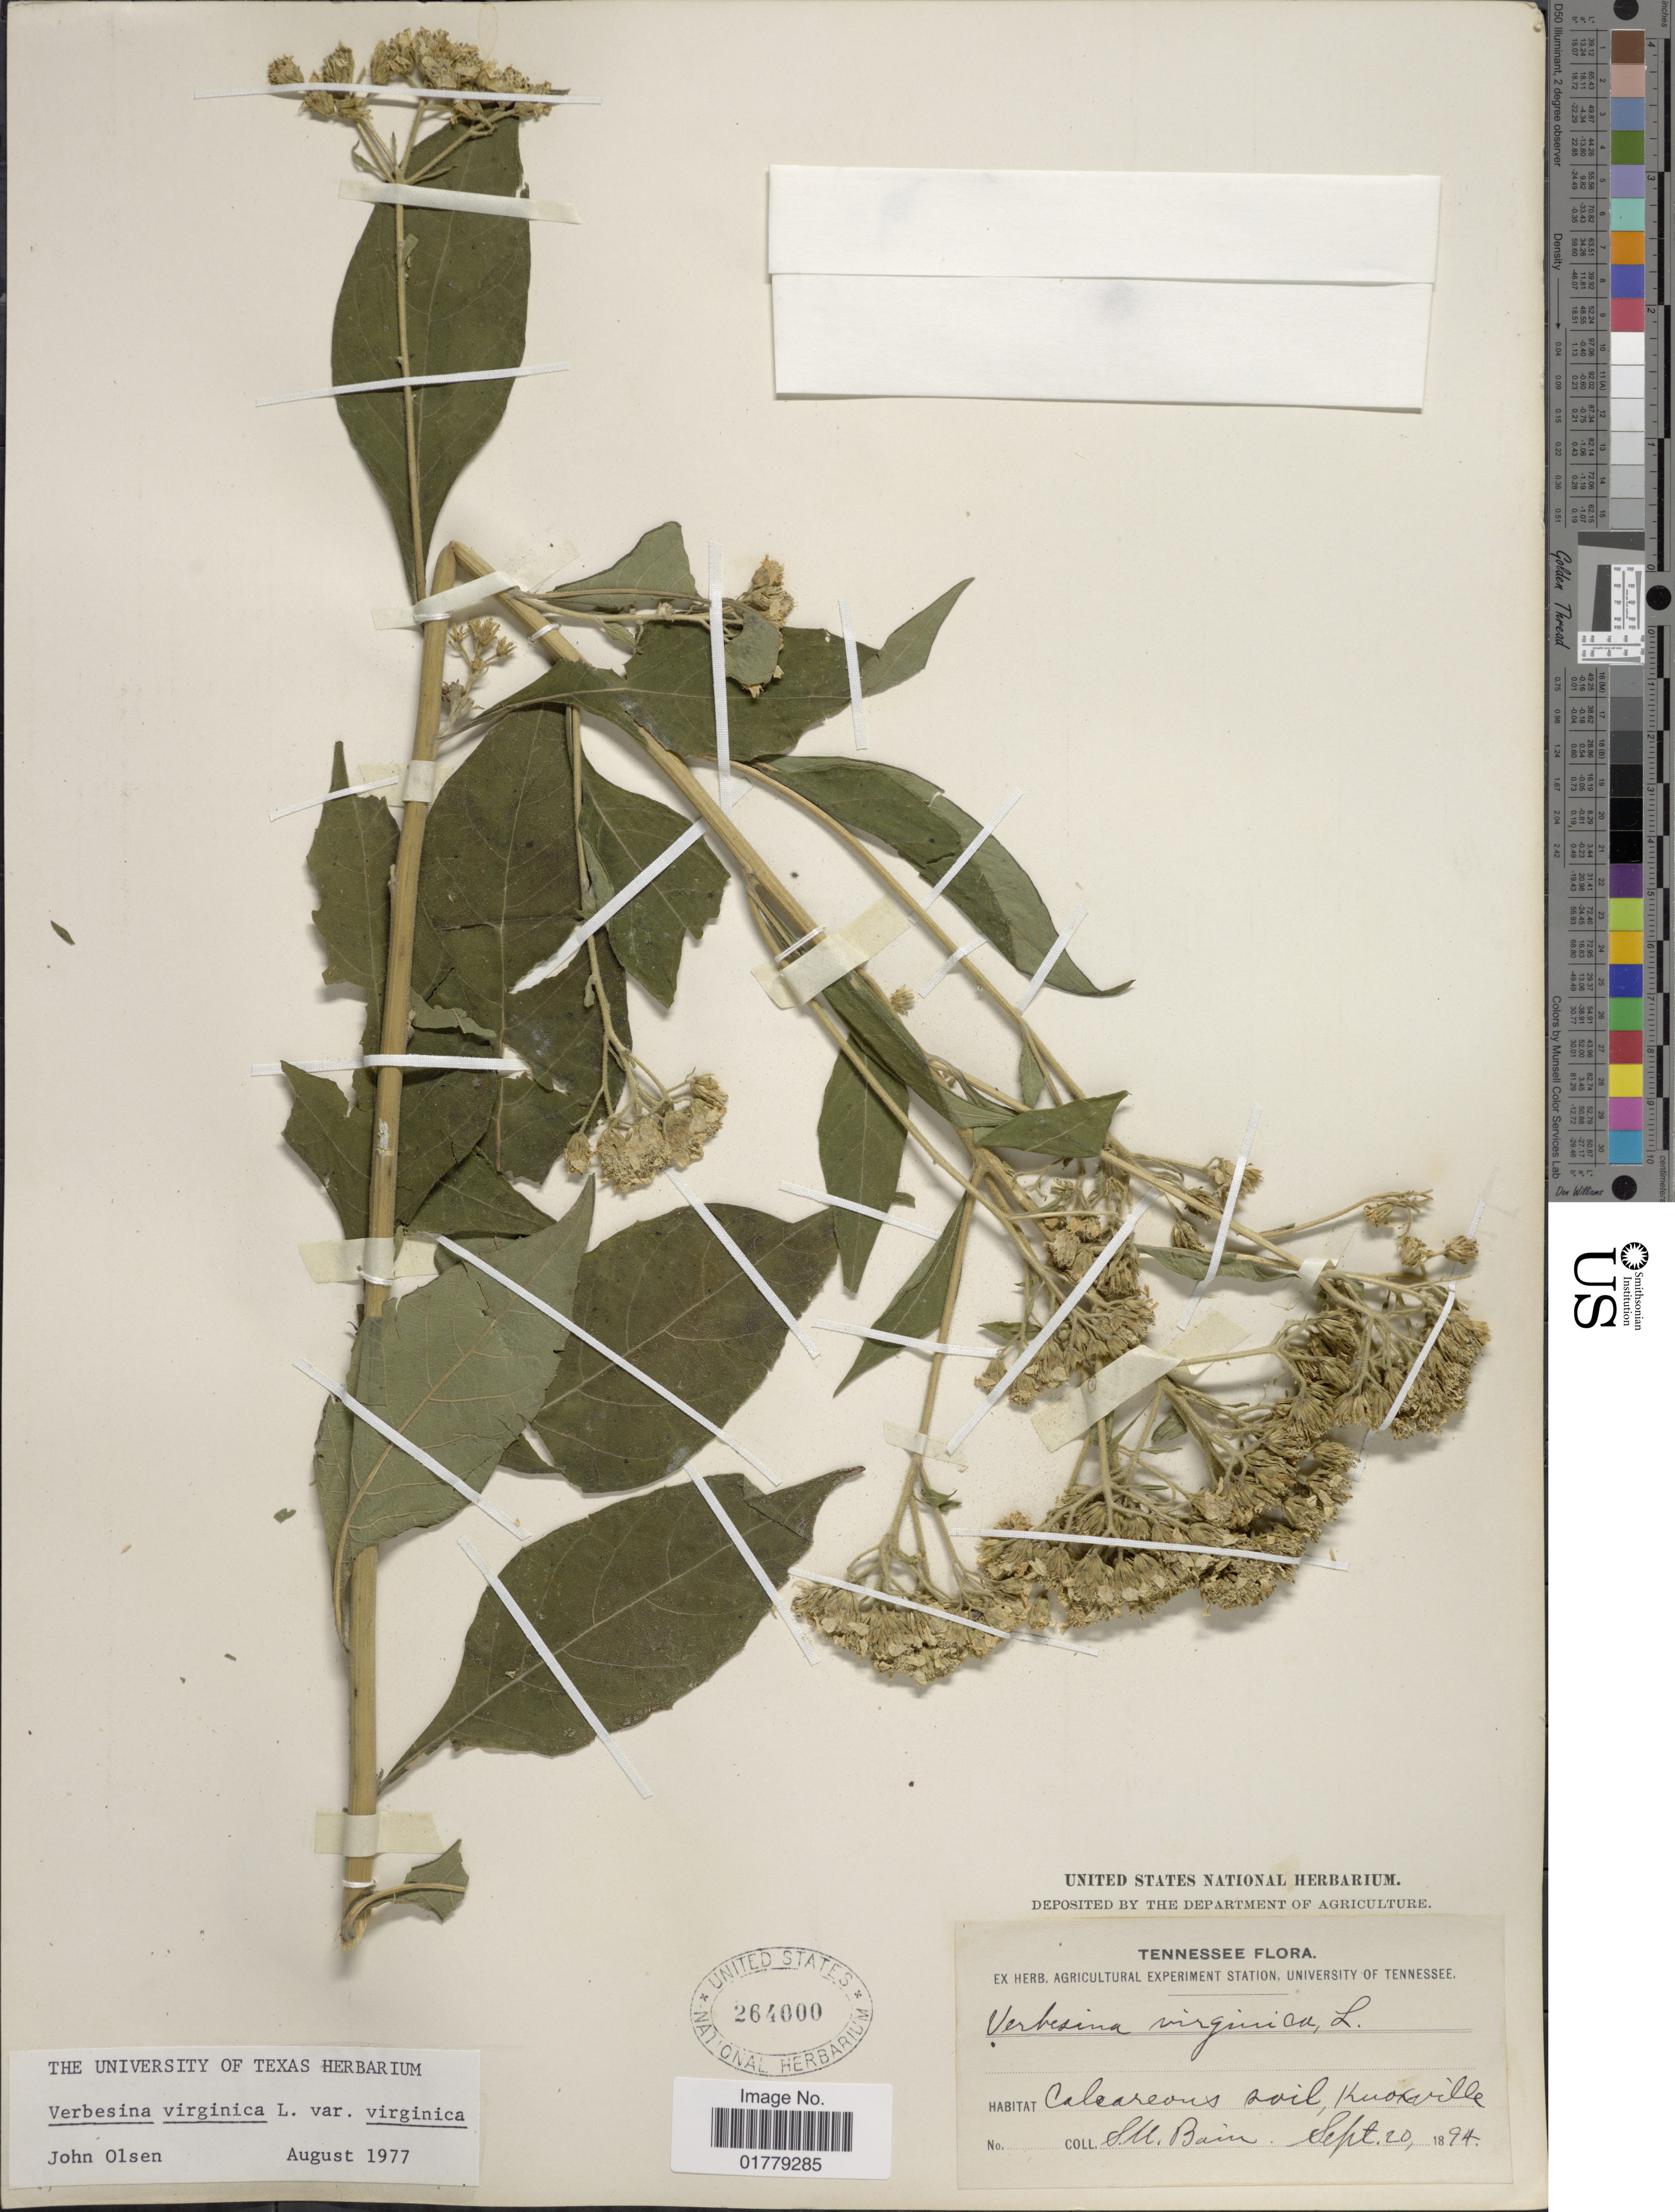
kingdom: Plantae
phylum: Tracheophyta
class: Magnoliopsida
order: Asterales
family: Asteraceae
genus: Verbesina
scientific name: Verbesina virginica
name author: L.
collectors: S. M. Bain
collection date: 1894-09-20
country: United States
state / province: Tennessee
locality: Tennessee. Calcareous soil, Knoxville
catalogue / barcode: US 264000